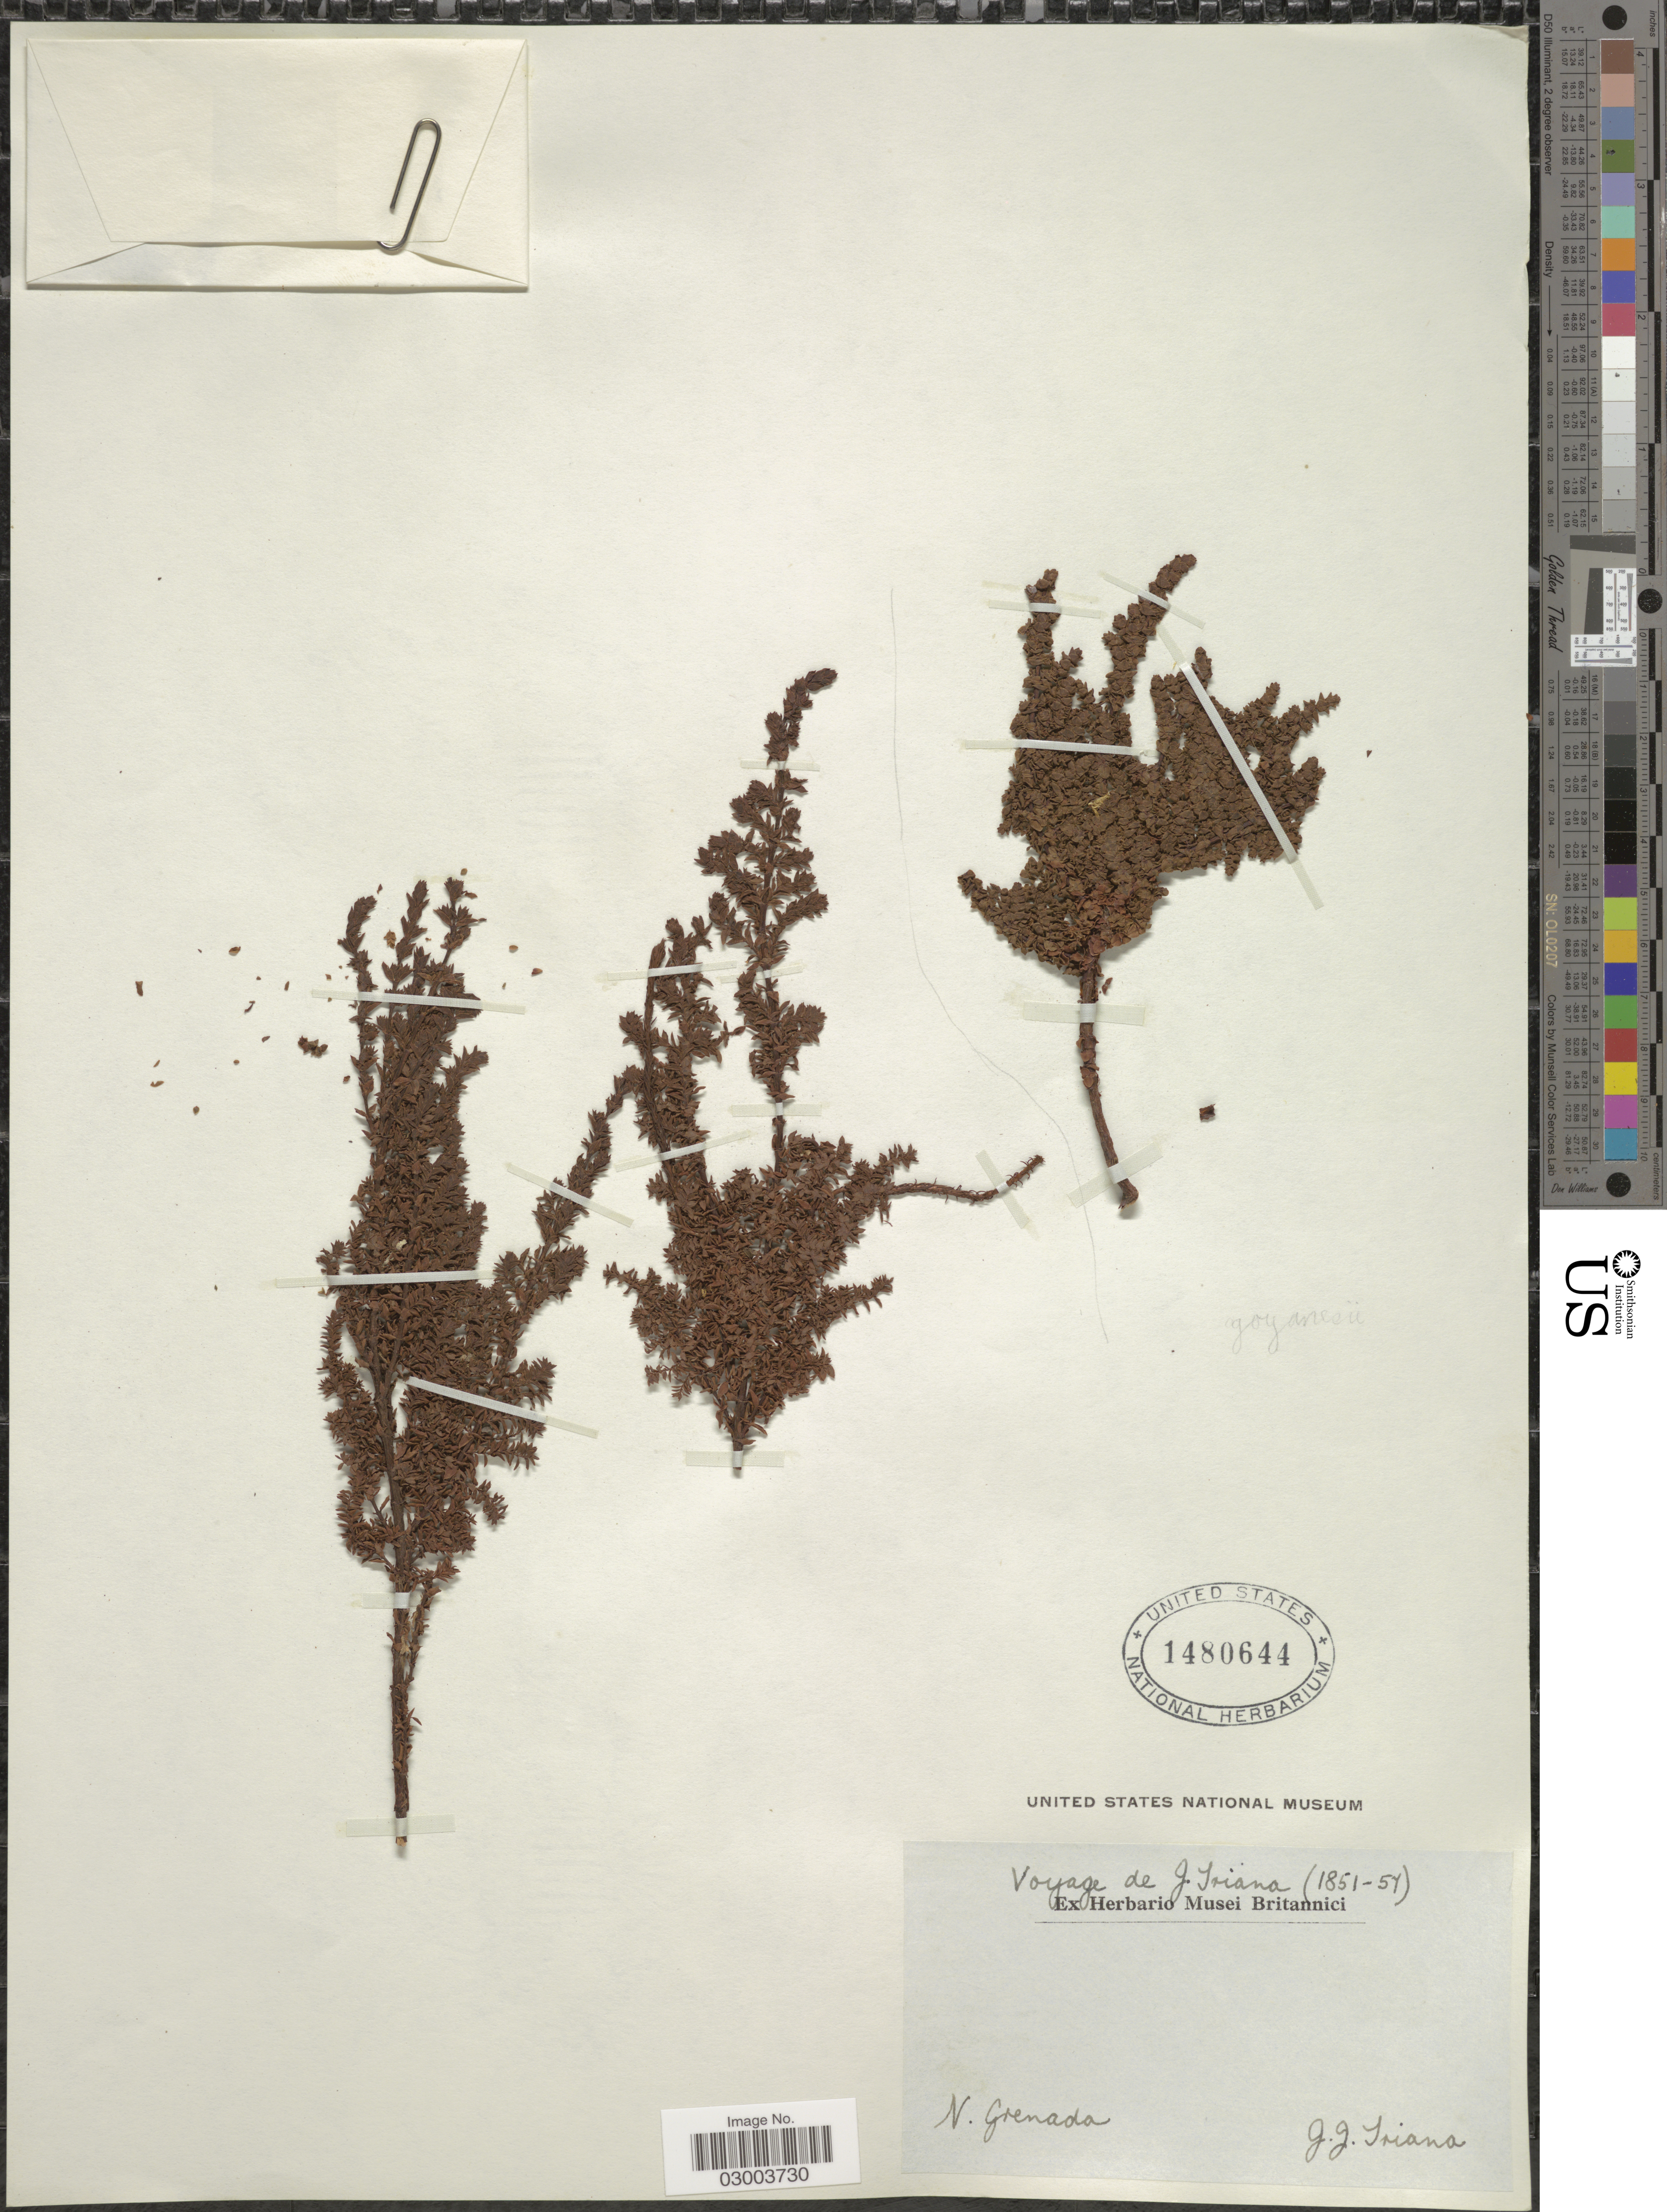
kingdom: Plantae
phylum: Tracheophyta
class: Magnoliopsida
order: Malpighiales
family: Hypericaceae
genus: Hypericum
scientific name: Hypericum goyanesii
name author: Cuatrec.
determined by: Strong, Mark T., (BOT), Smithsonian Institution - National Museum of Natural History (UNITED STATES)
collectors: J. J. Triana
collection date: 1851/1857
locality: N. Grenada.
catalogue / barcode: US 1480644